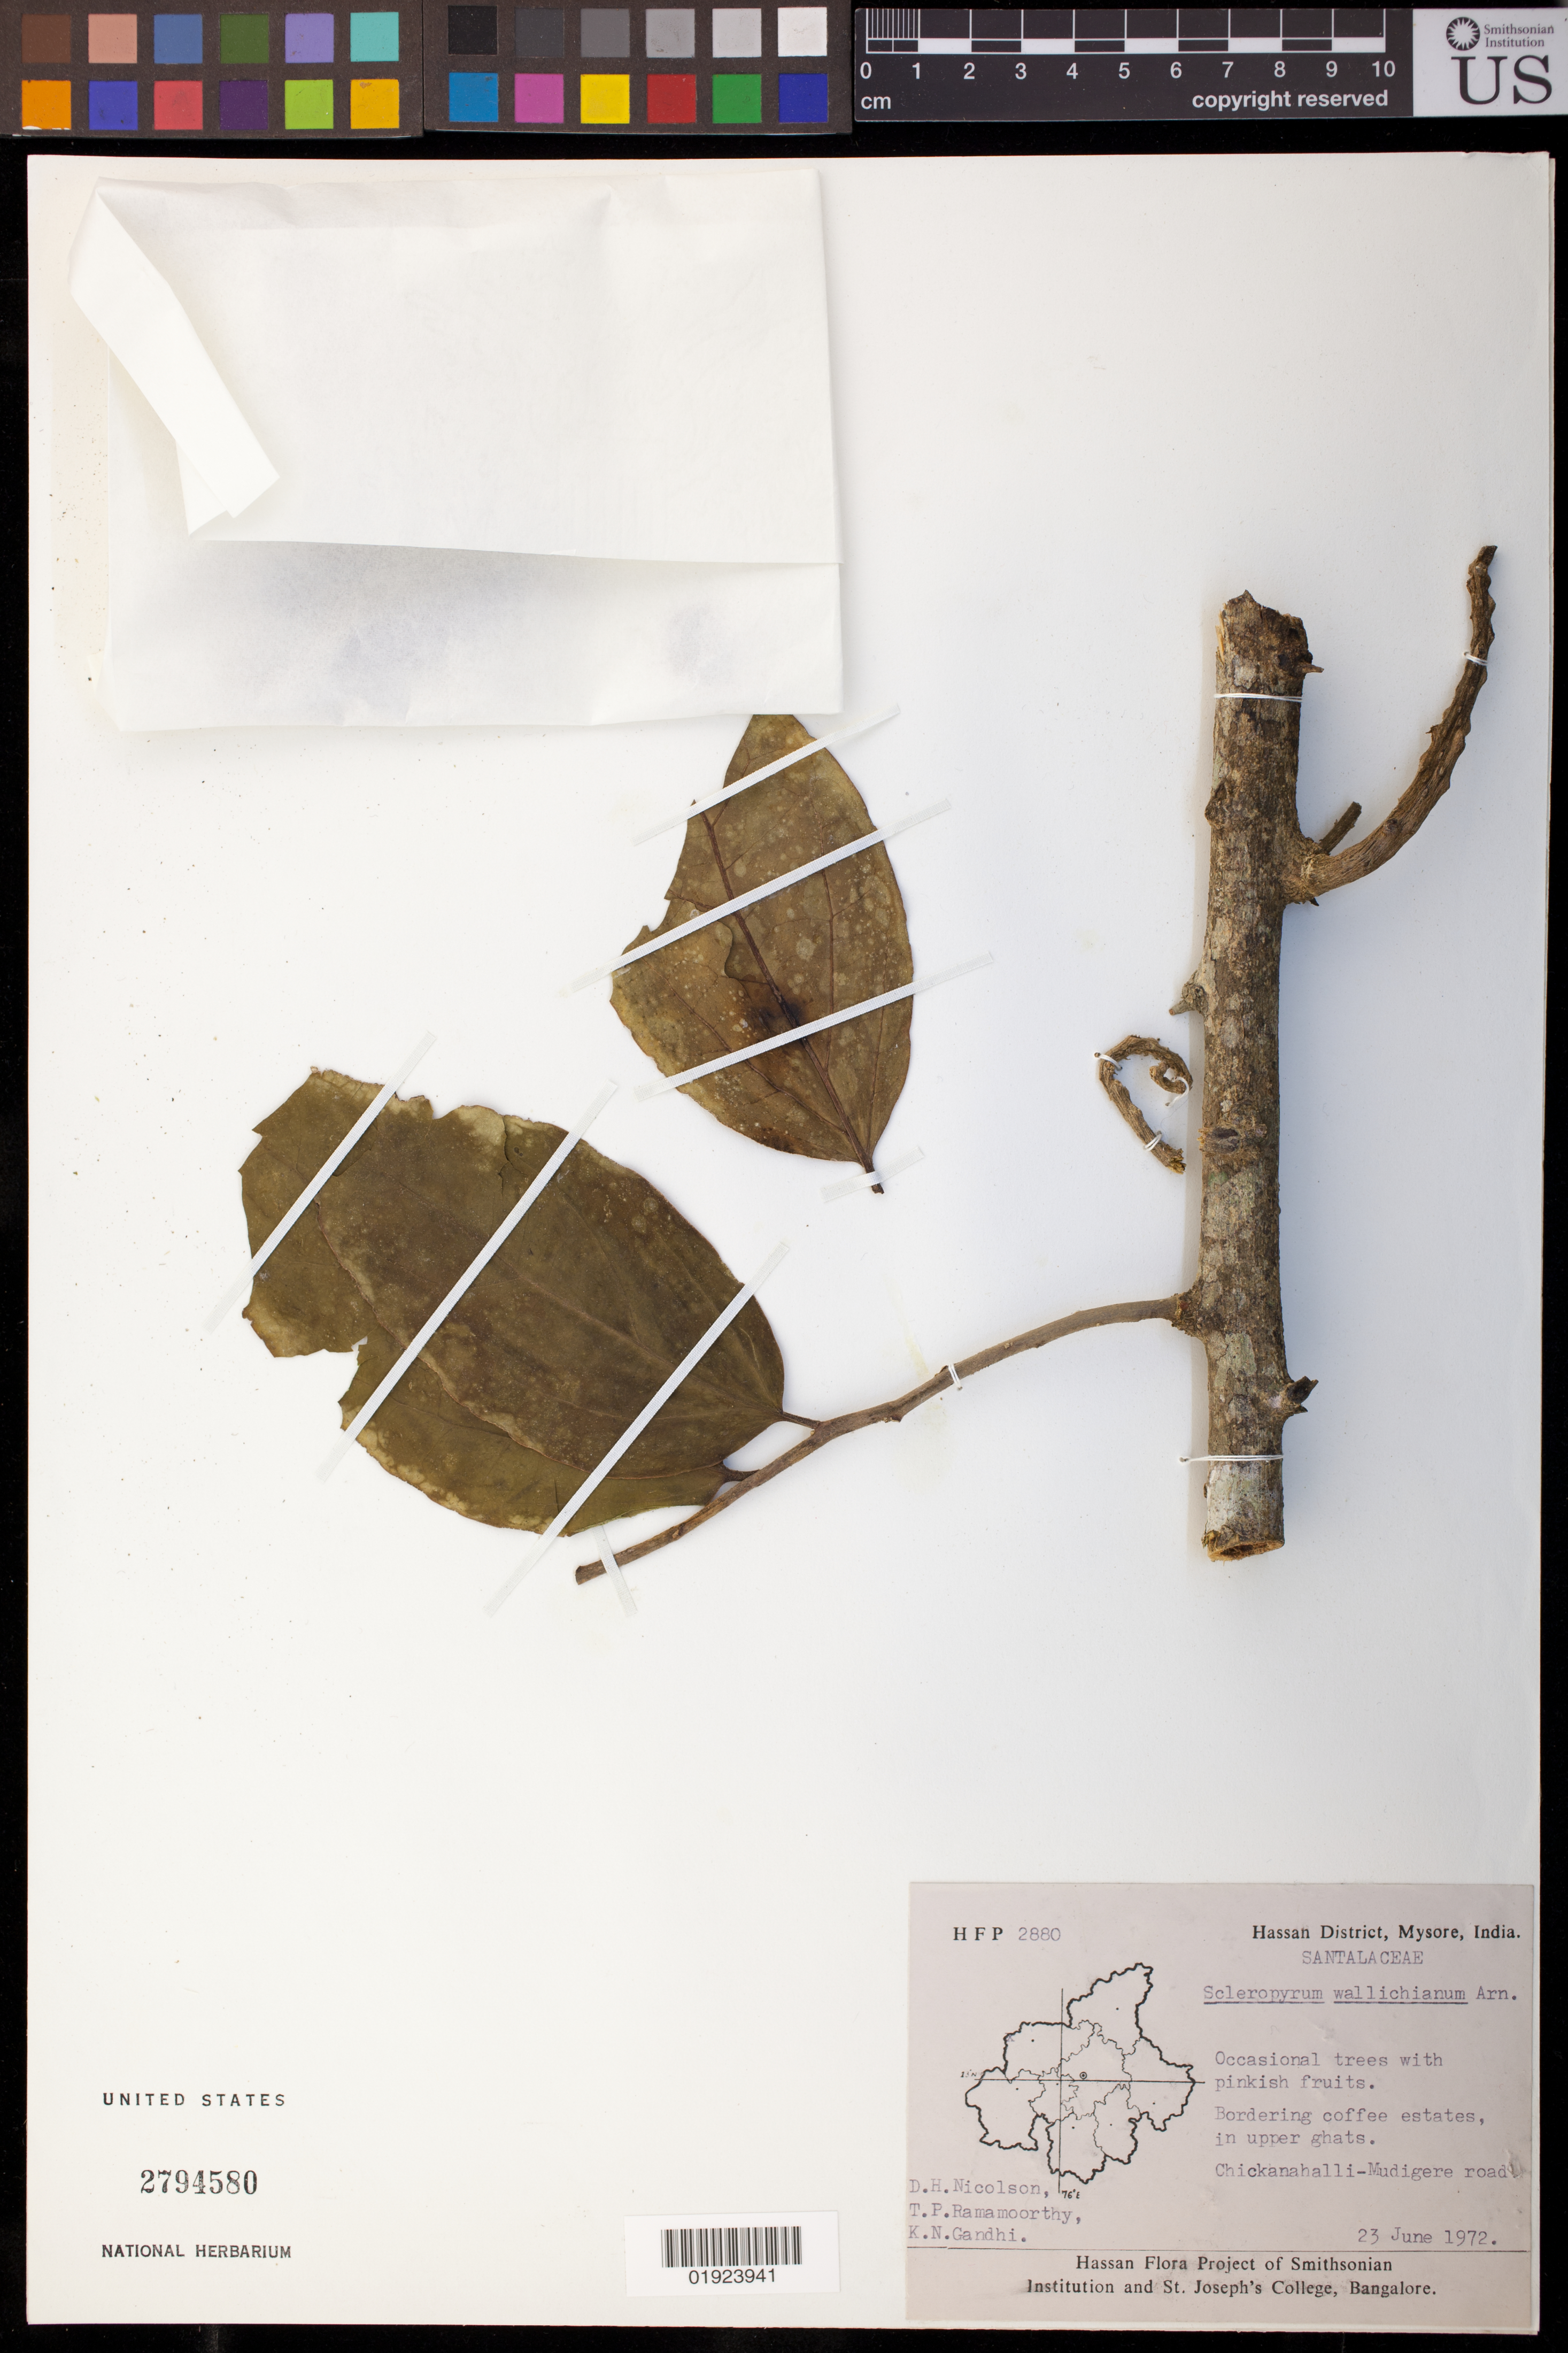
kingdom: Plantae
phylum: Tracheophyta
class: Magnoliopsida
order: Santalales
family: Cervantesiaceae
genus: Scleropyrum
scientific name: Scleropyrum wallichianum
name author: (Wight & Arn.) Arn.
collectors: D. Nicoloson, T. P. Ramamoorthy & K. N. Gandhi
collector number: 2880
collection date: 1972-06-23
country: India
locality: Hassan District, Mysore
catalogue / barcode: US 2794580